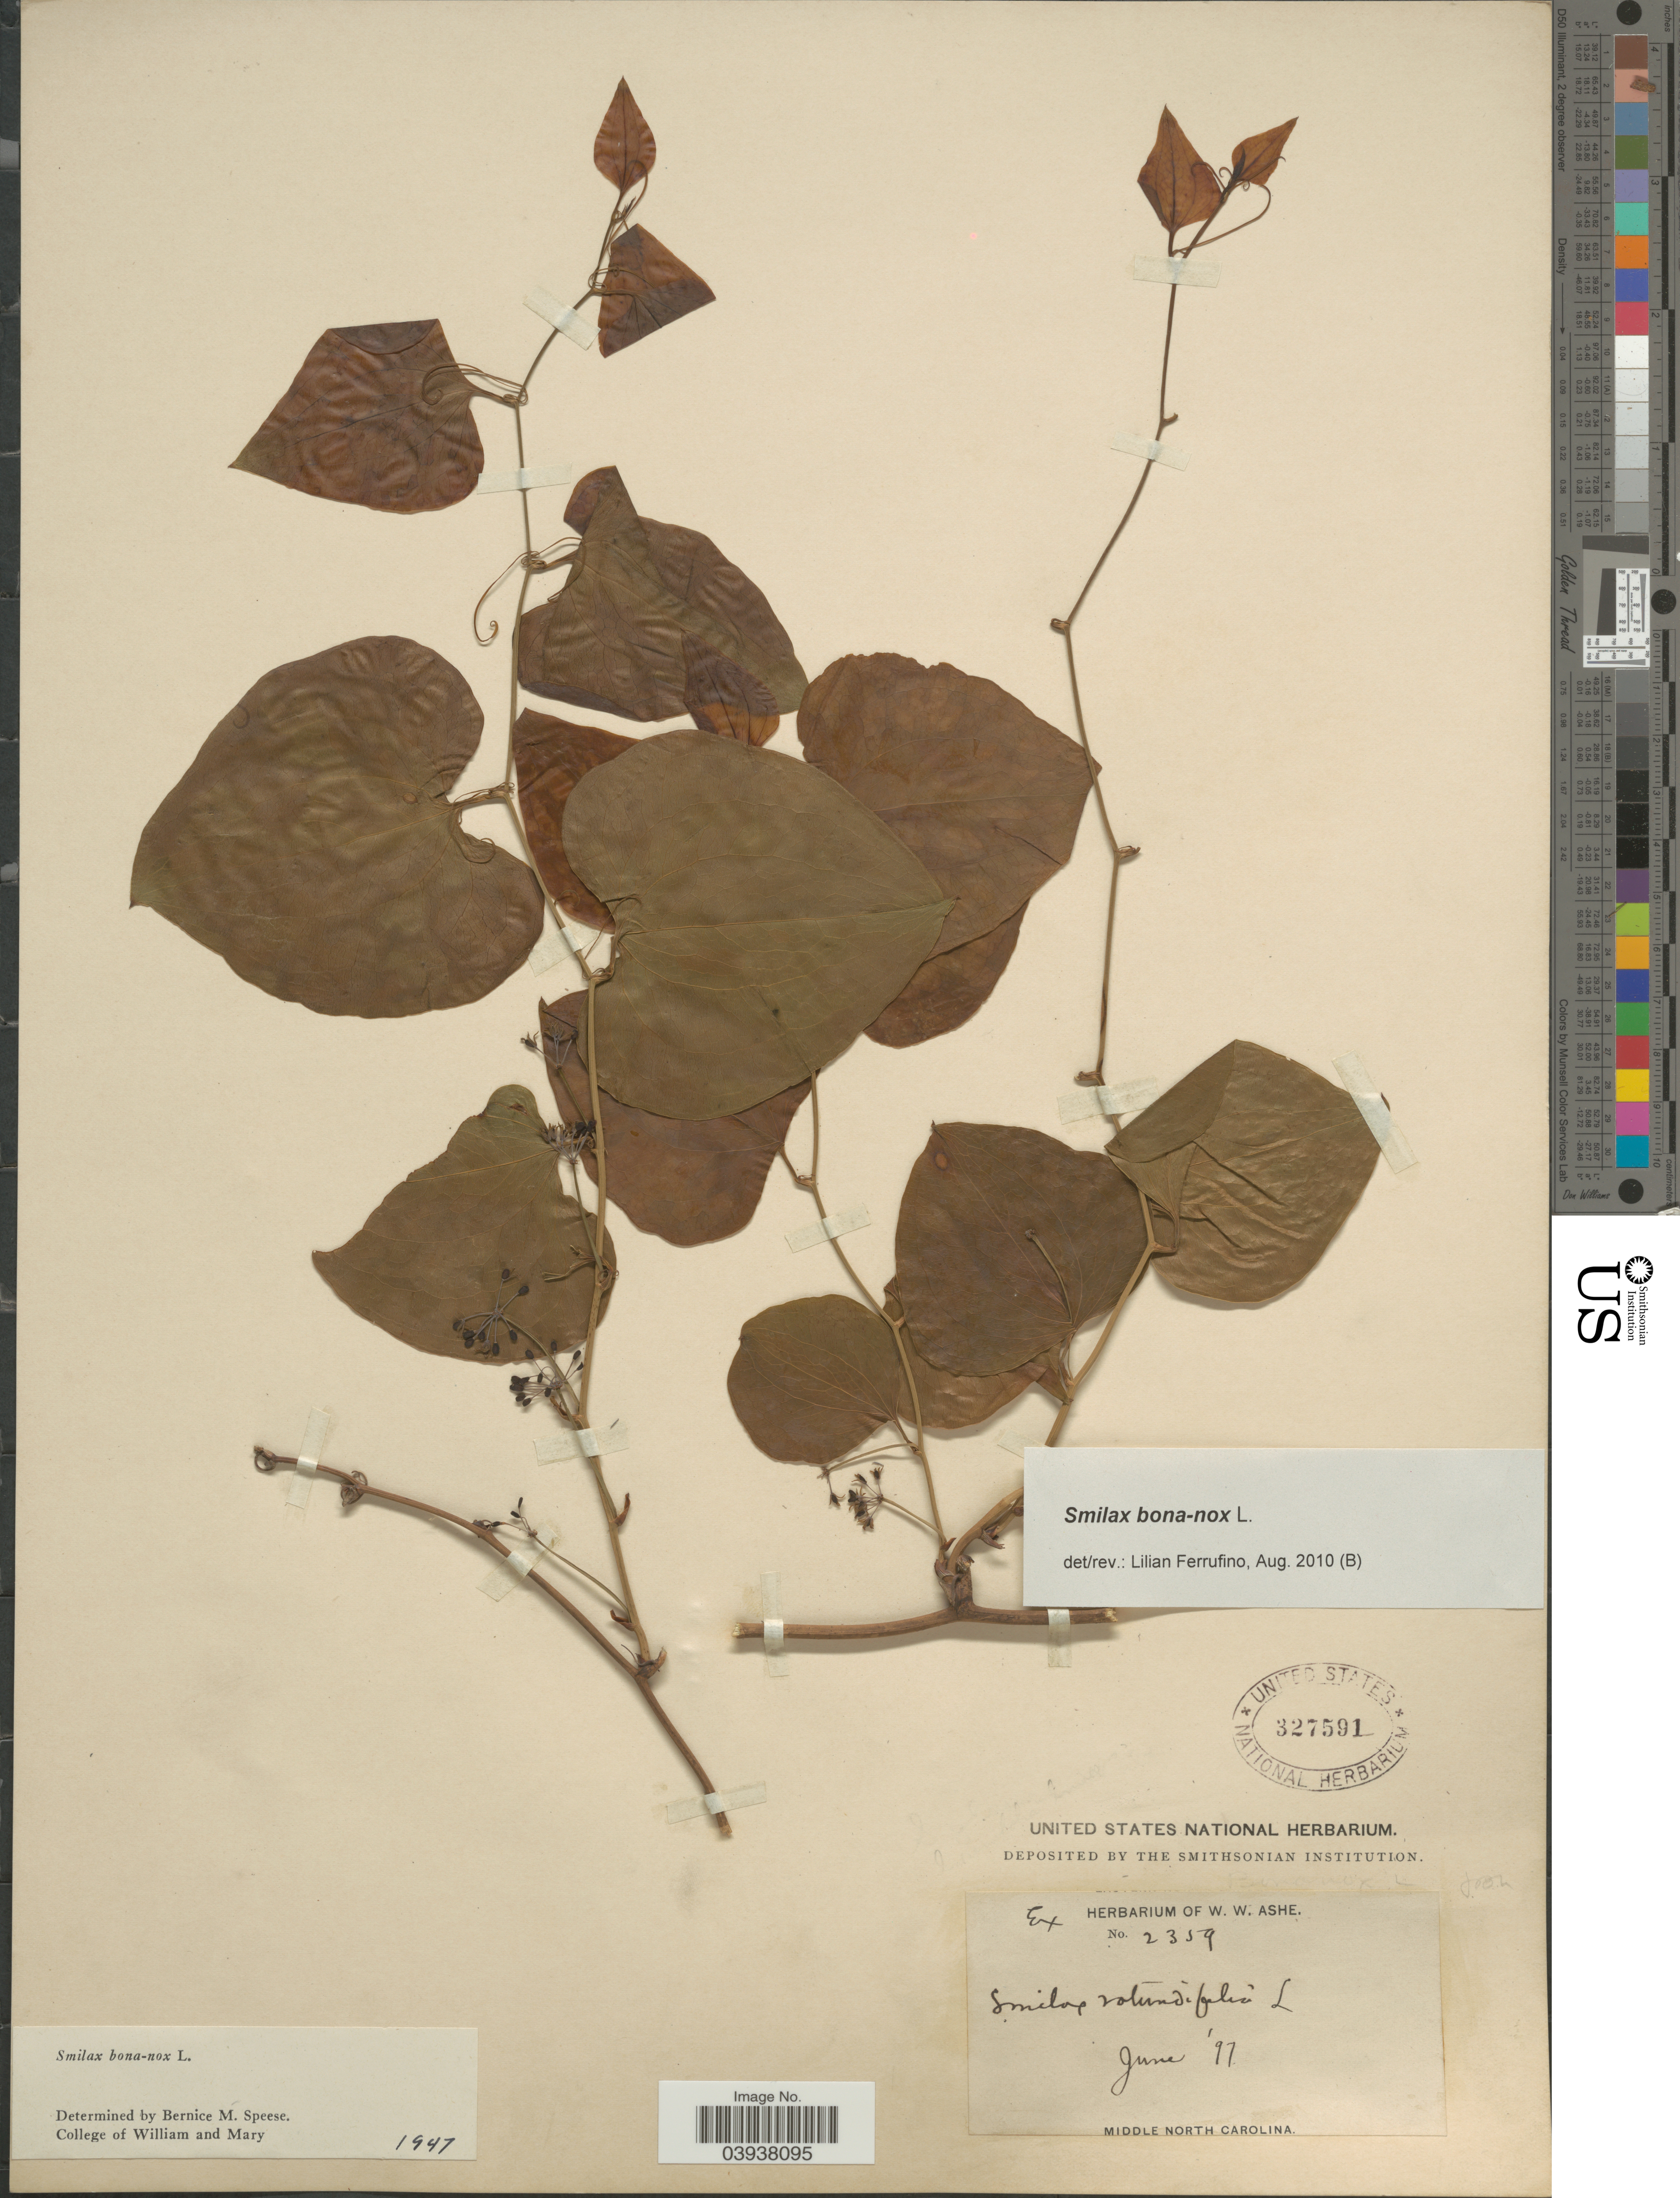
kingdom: Plantae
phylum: Tracheophyta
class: Liliopsida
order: Liliales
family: Smilacaceae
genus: Smilax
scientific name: Smilax bona-nox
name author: L.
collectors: ex herb. W.W. Ashe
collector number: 2359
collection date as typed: Transcribed d/m/y: /6/97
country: United States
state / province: North Carolina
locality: Middle North Carolina.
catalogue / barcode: US 327591